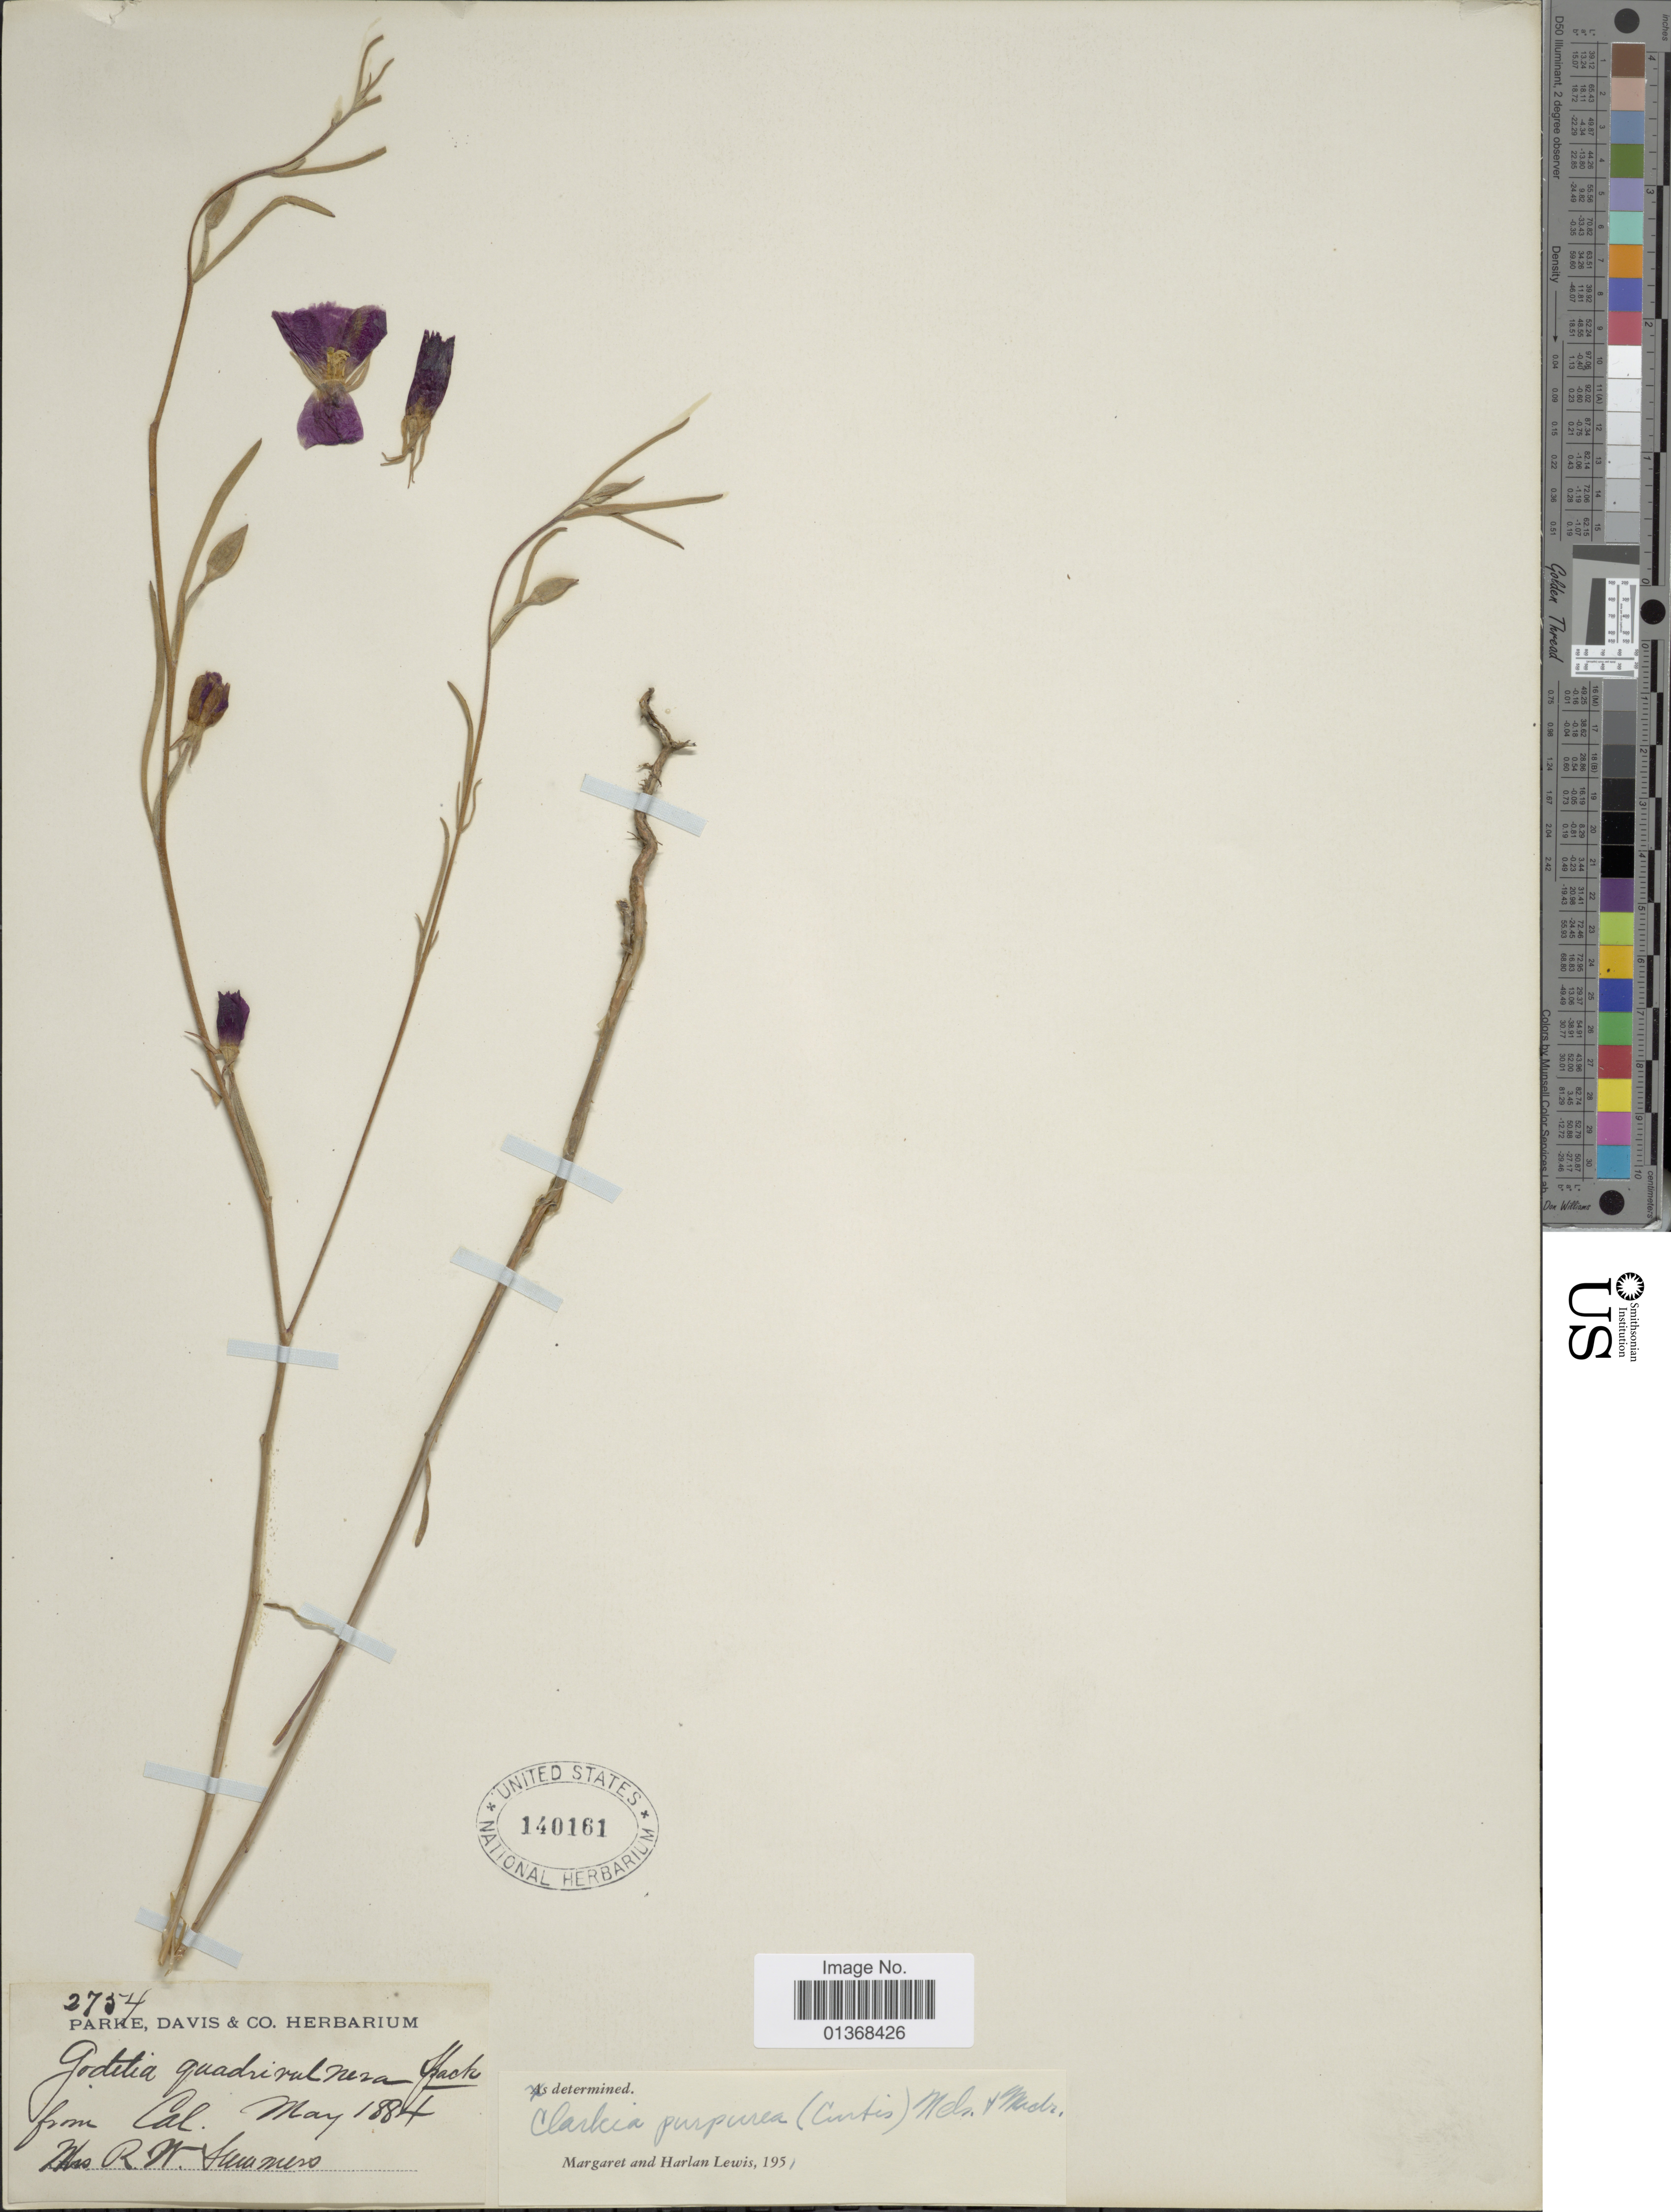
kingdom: Plantae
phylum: Tracheophyta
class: Magnoliopsida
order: Myrtales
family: Onagraceae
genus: Clarkia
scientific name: Clarkia purpurea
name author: (Curtis) A. Nelson & J.F. Macbr.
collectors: R. Summers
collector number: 2754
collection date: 1884-05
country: United States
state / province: California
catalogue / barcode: US 140161